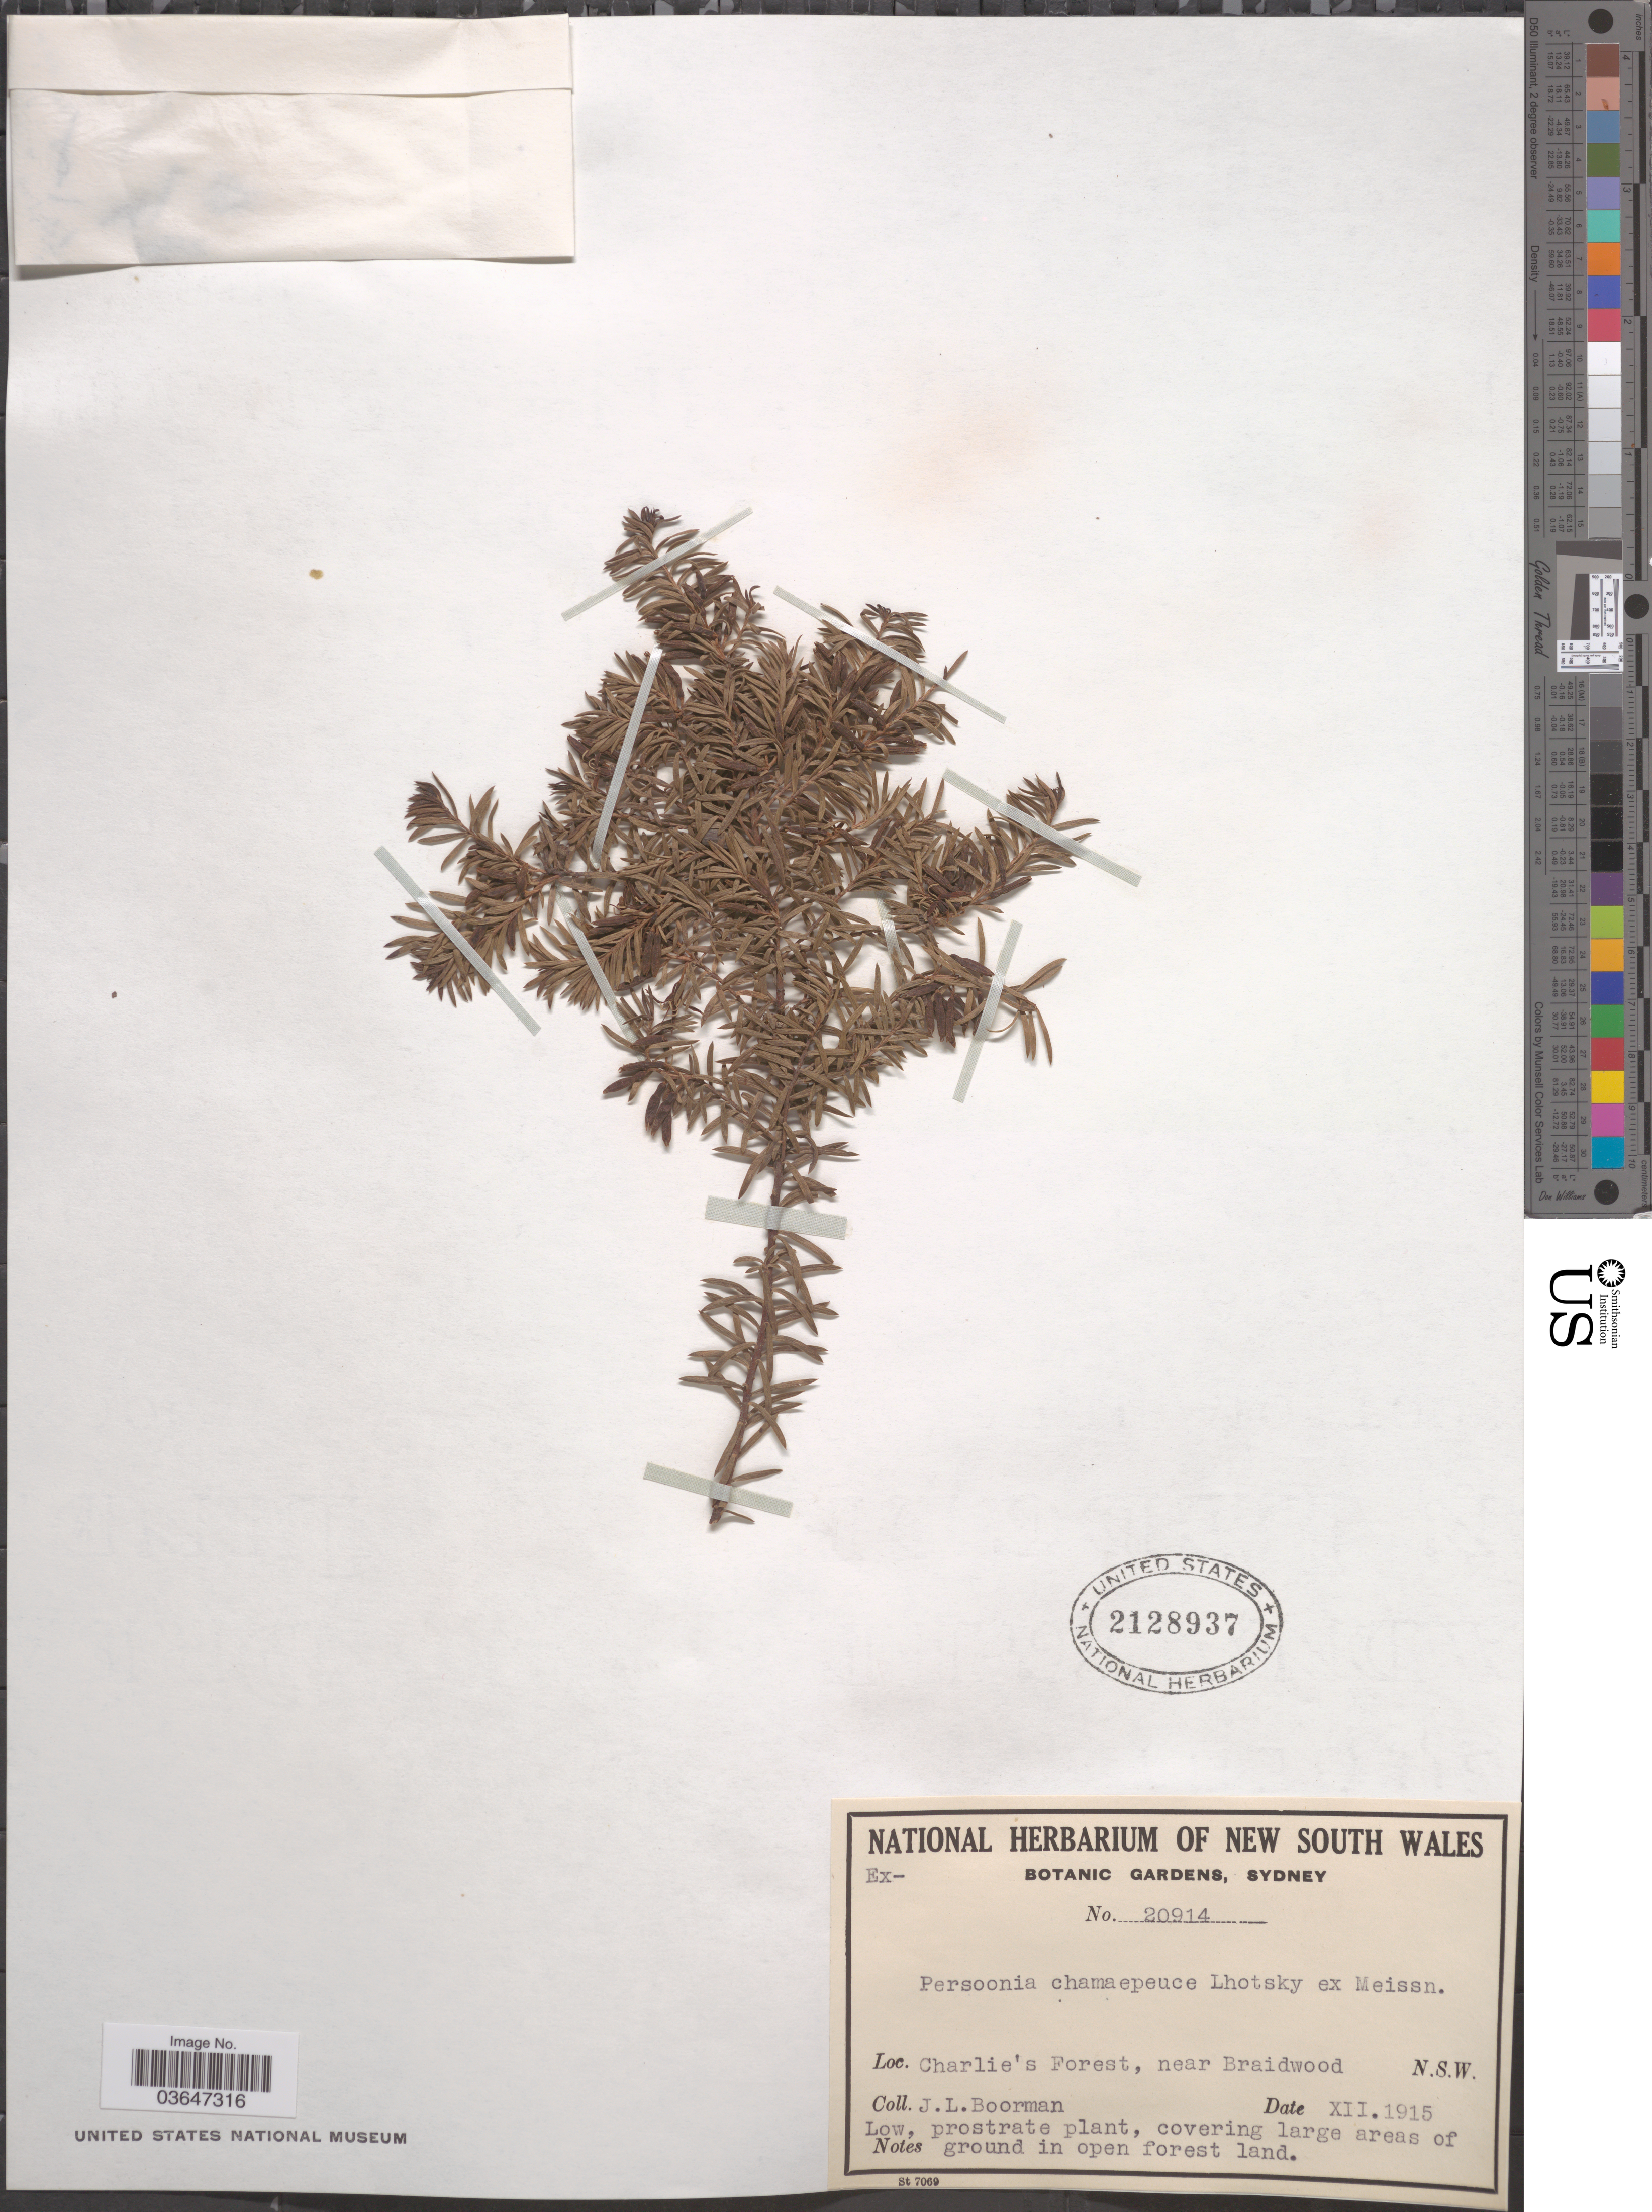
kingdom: Plantae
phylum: Tracheophyta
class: Magnoliopsida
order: Proteales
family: Proteaceae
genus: Persoonia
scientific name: Persoonia chamaepeuce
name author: Lhotsky ex Meisn.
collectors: J. Boorman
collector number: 20914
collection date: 1915-12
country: Australia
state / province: New South Wales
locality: Charlie's Forest, near Braidwood.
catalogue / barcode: US 2128937